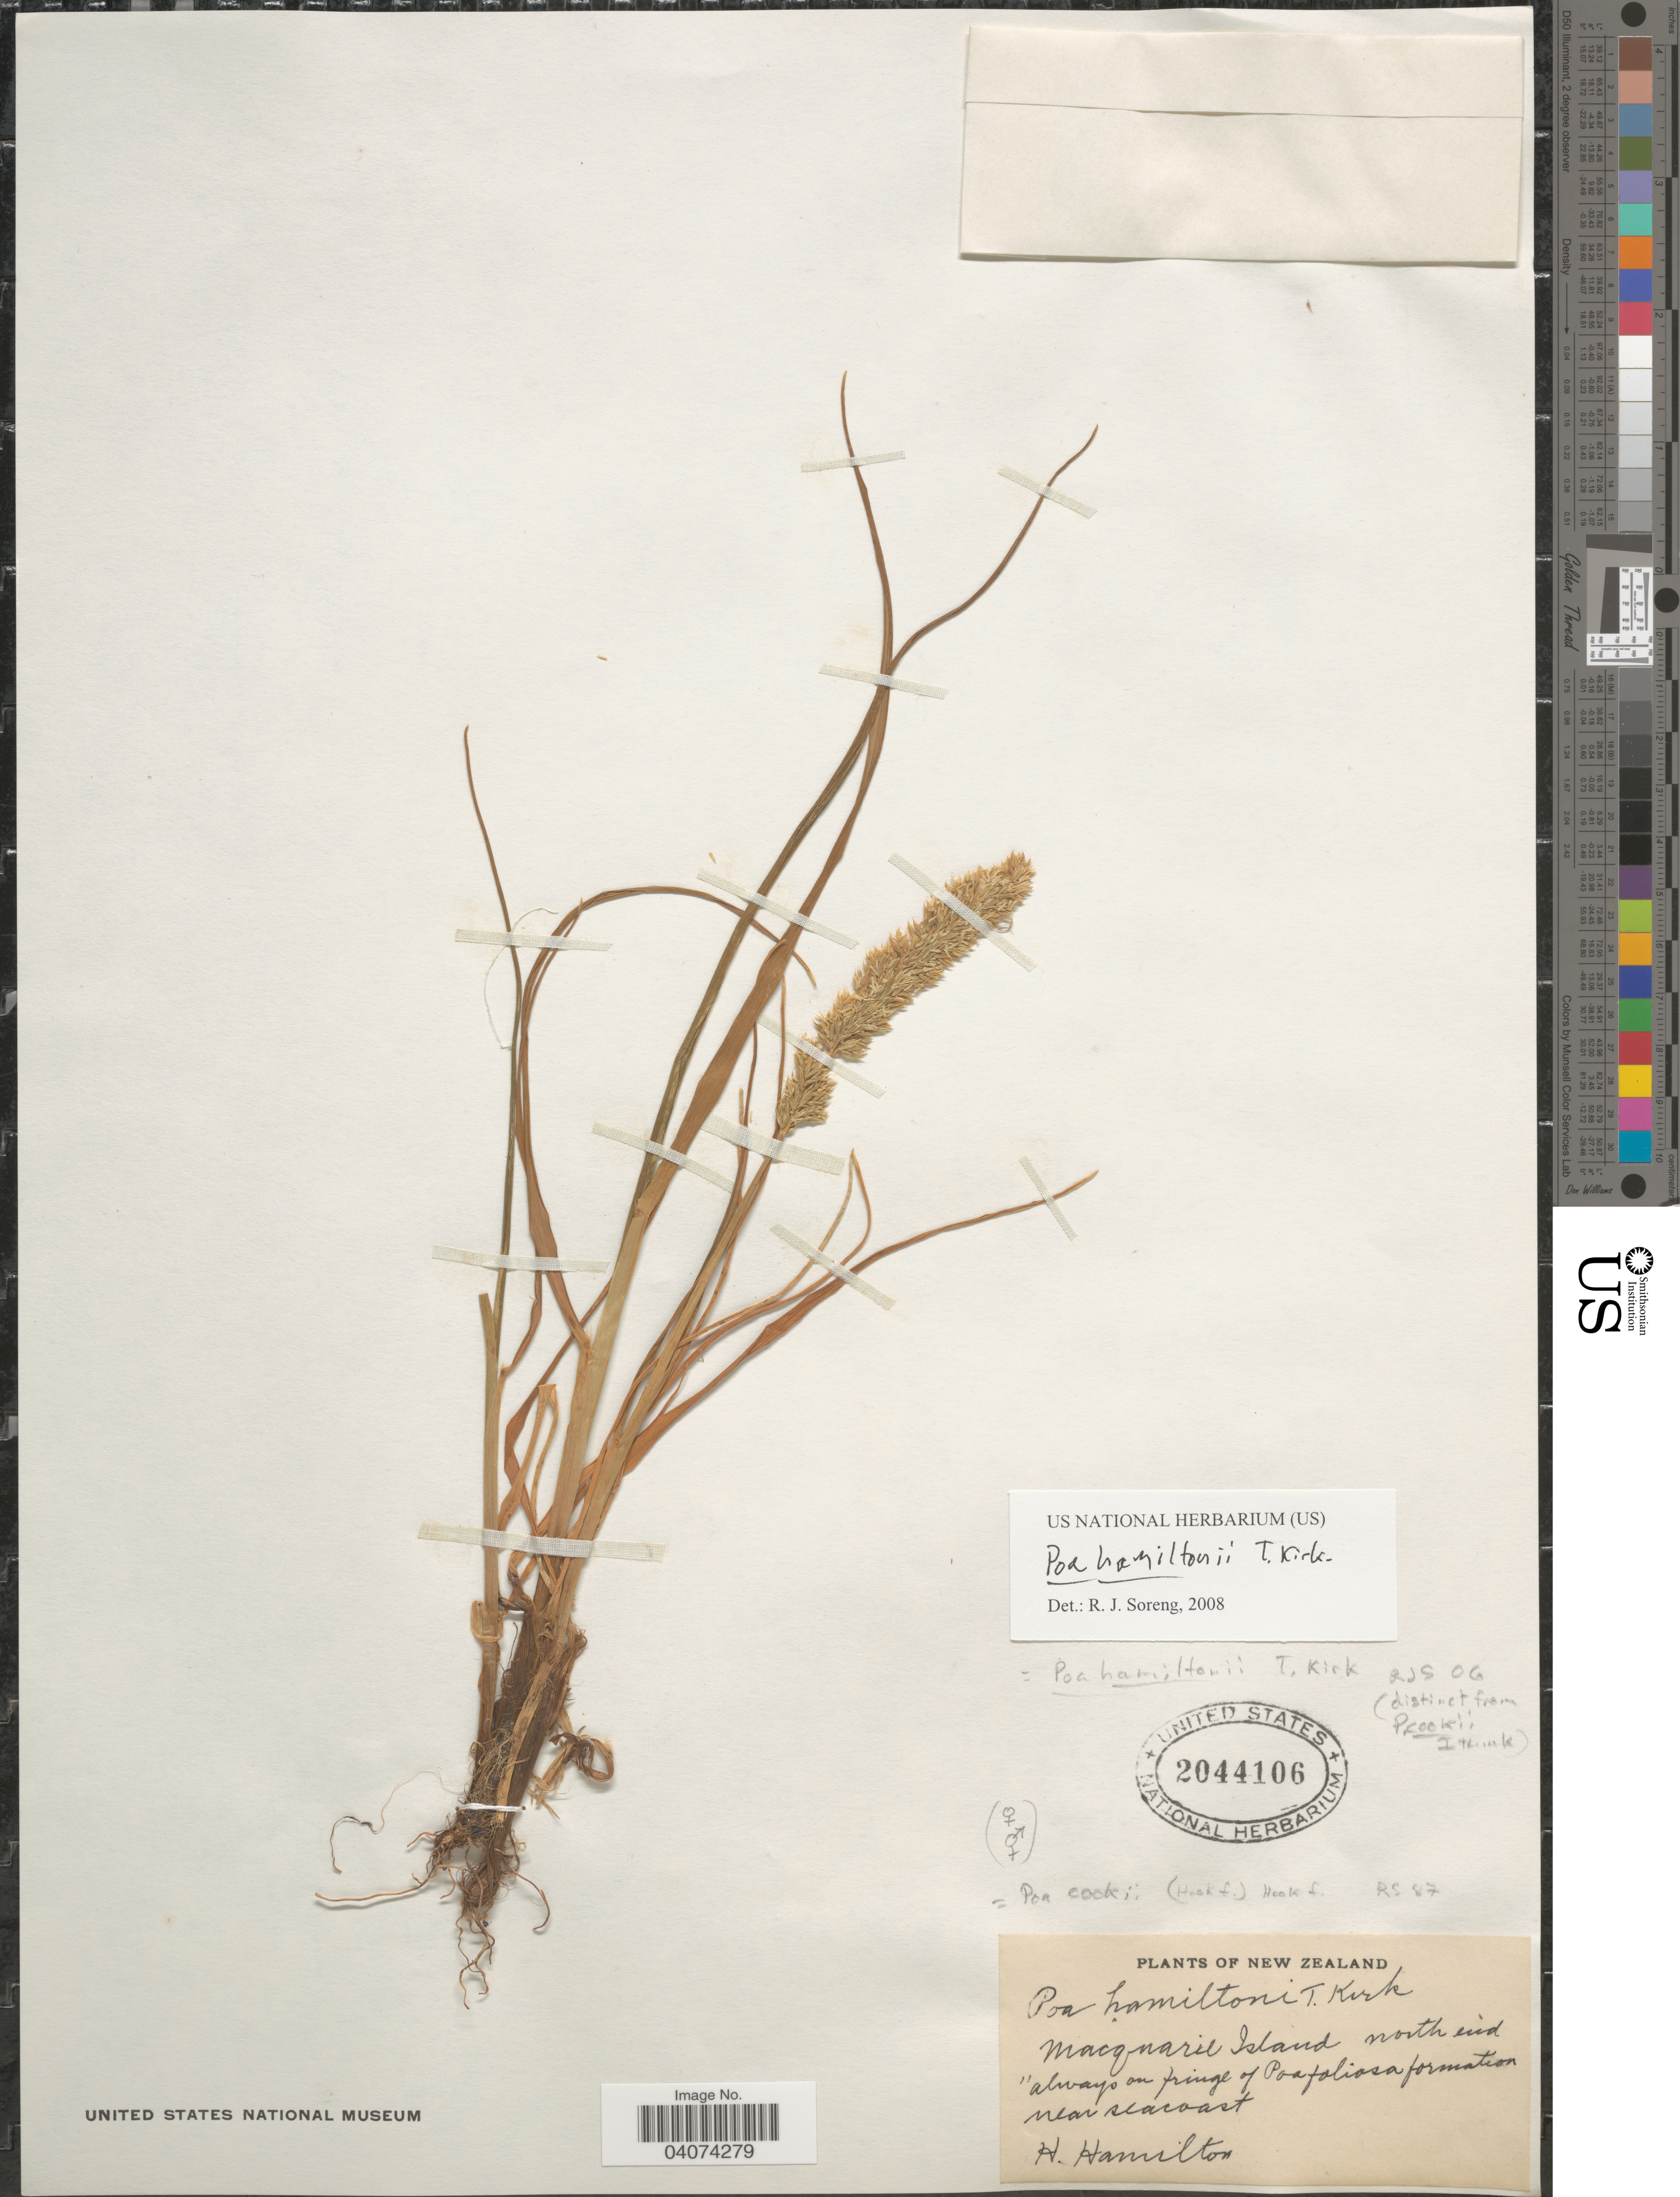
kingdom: Plantae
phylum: Tracheophyta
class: Liliopsida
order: Poales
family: Poaceae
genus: Poa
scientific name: Poa hamiltonii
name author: Kirk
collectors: H. Hamilton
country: New Zealand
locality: Macquarie Island north end.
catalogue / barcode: US 2044106